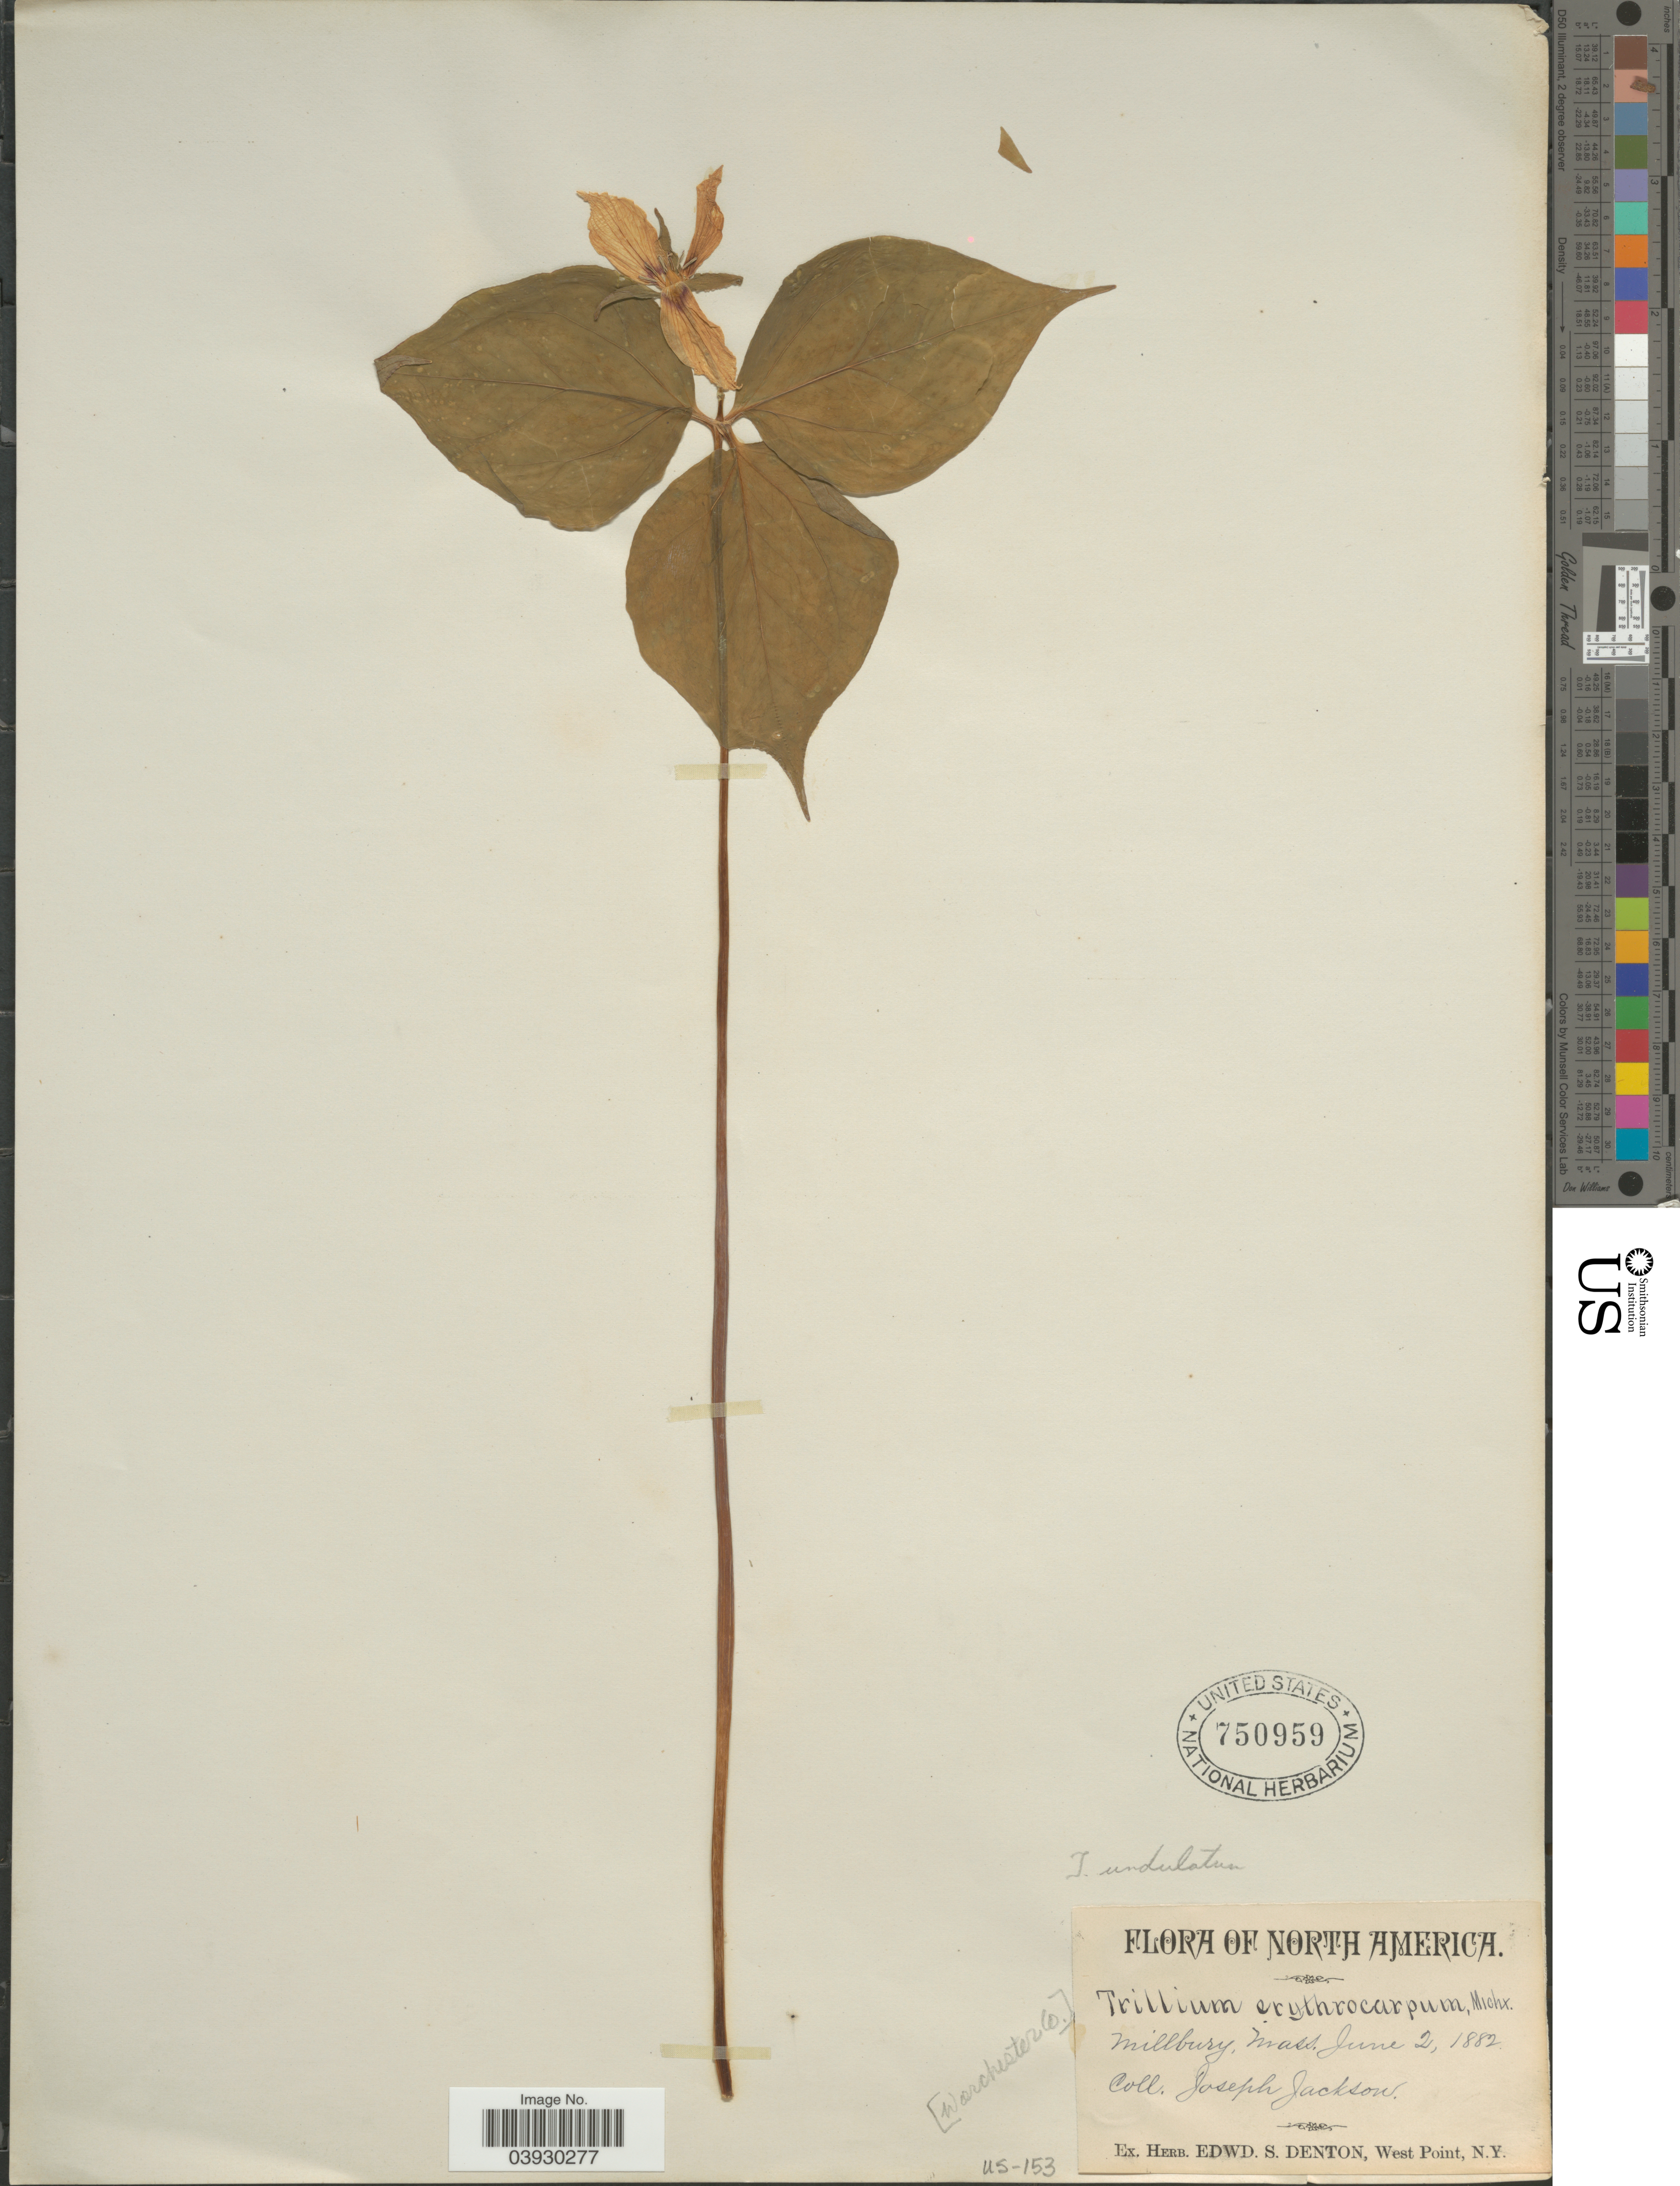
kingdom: Plantae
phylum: Tracheophyta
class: Liliopsida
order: Liliales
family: Melanthiaceae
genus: Trillium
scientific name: Trillium undulatum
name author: Willd.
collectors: J. Jackson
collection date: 1882-06-02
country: United States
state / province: Massachusetts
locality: Millbury. Worchester Co.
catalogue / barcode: US 750959